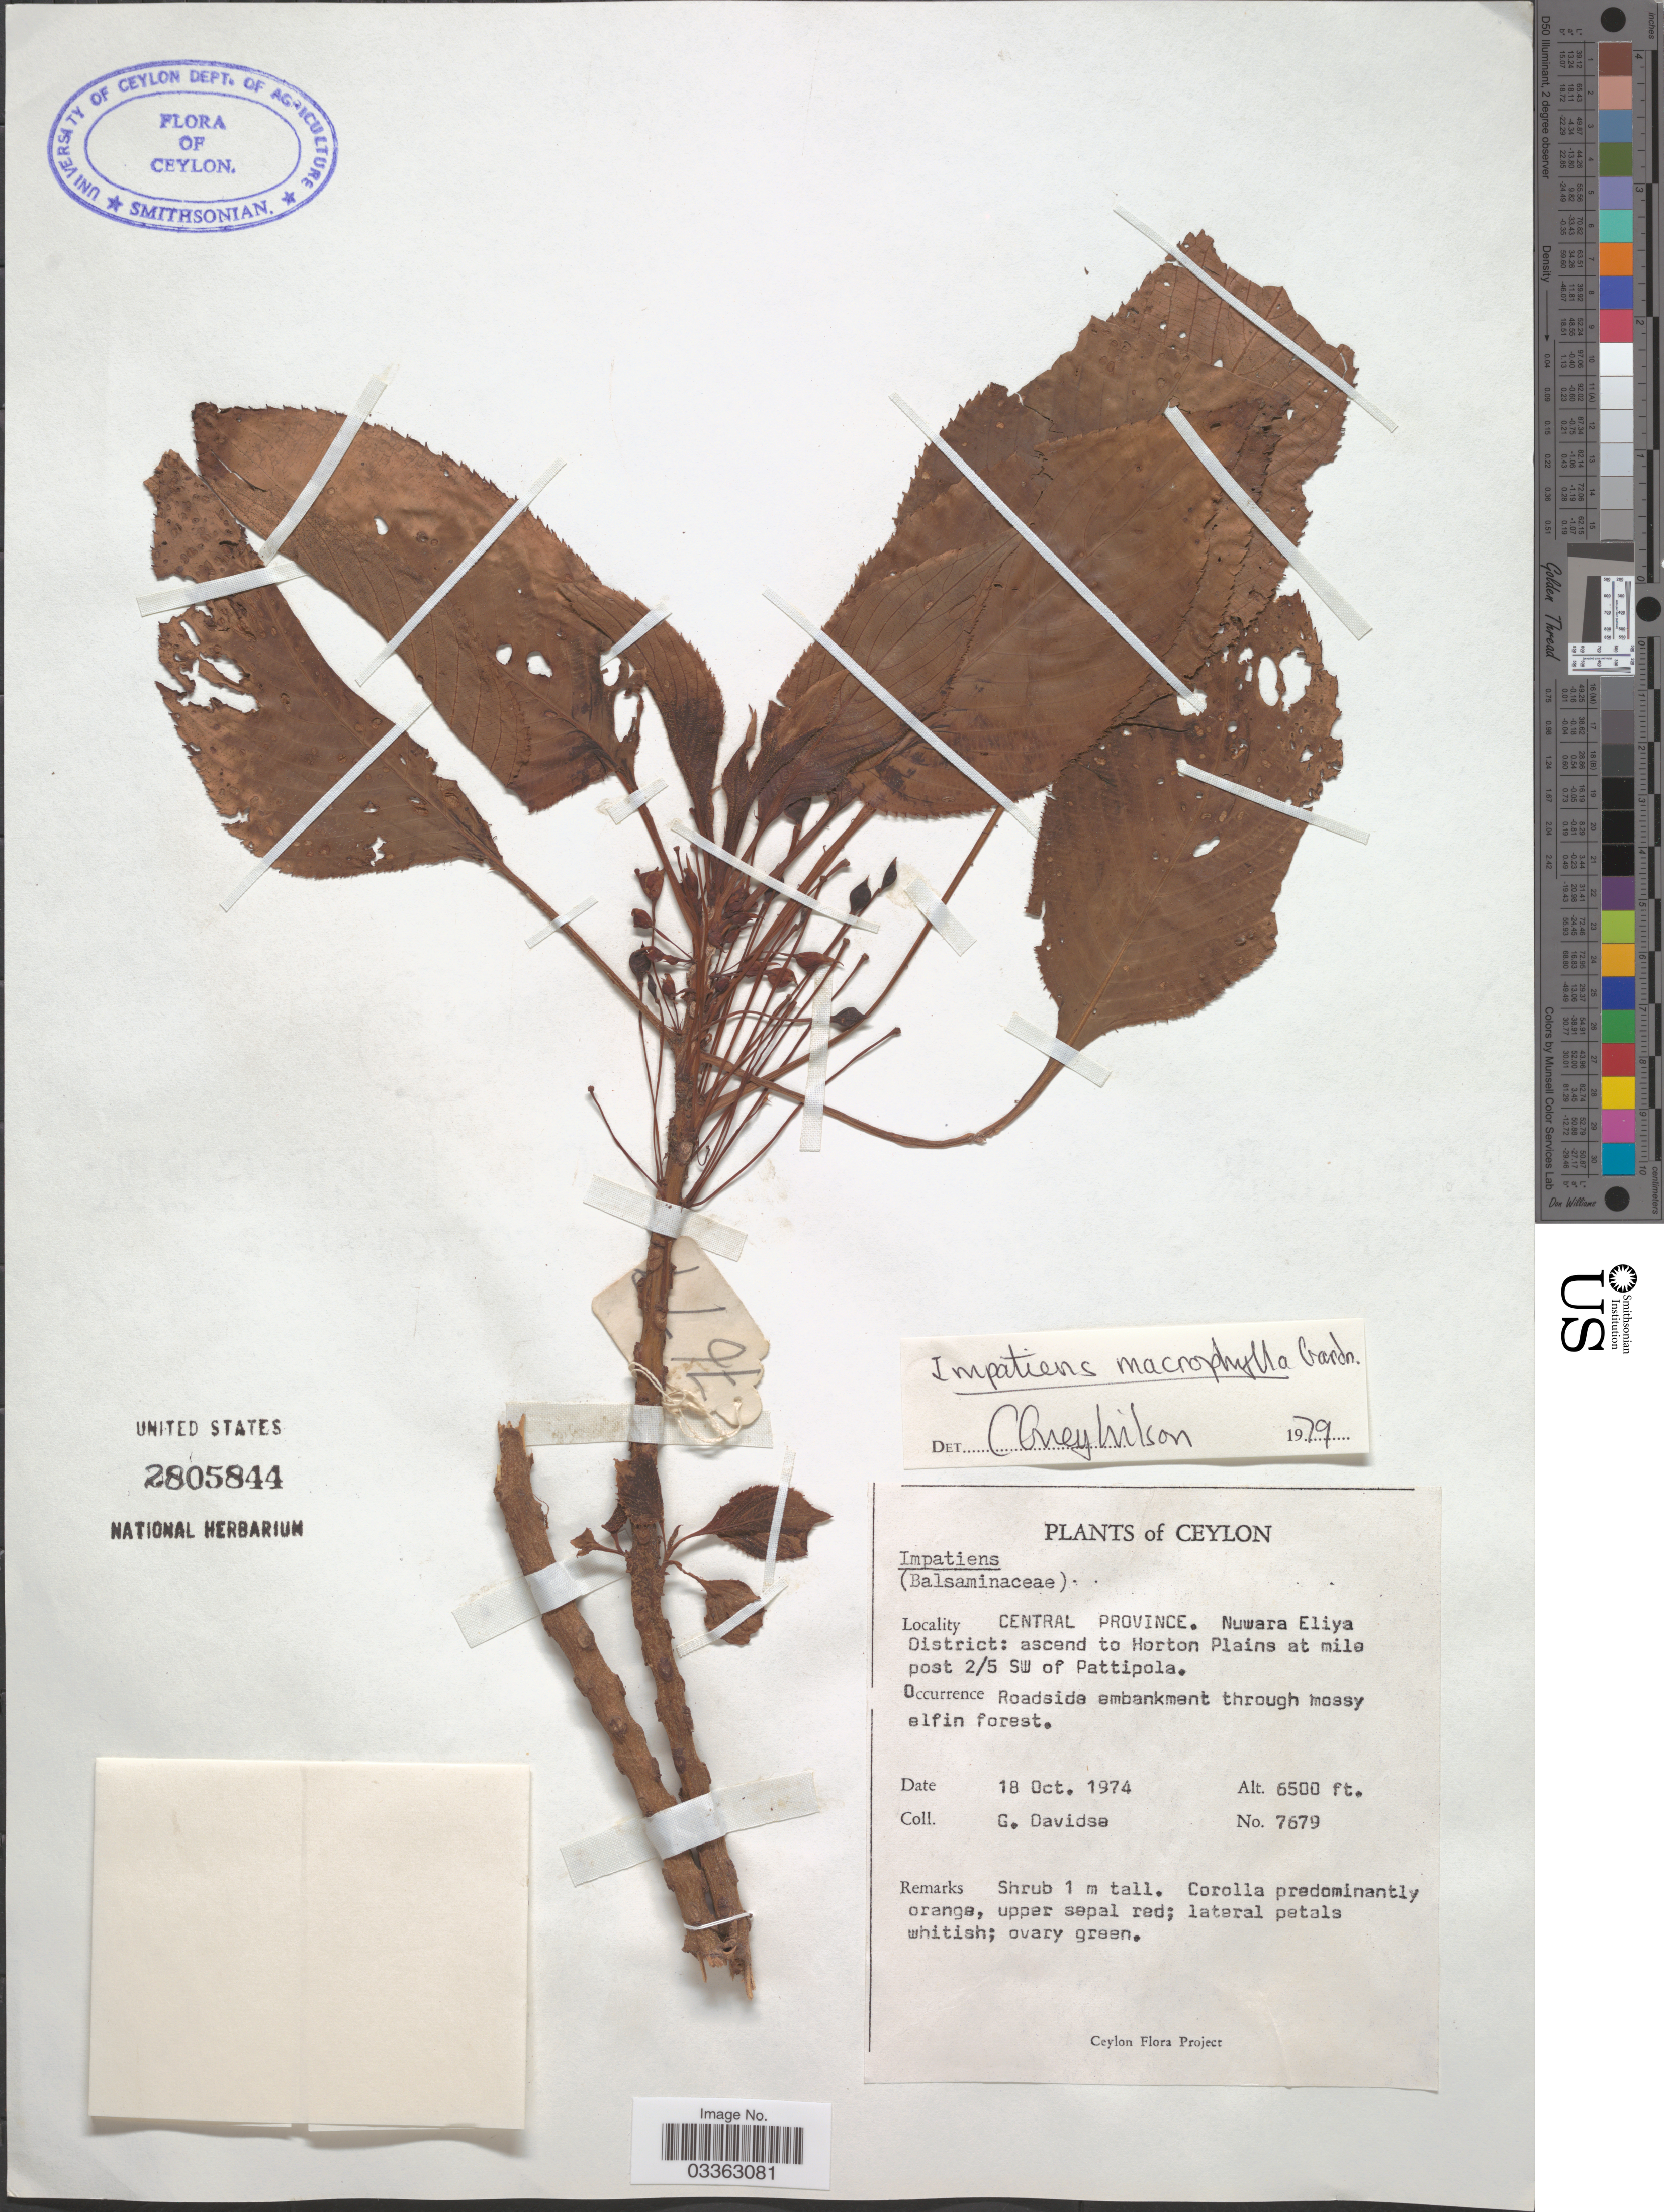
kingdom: Plantae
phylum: Tracheophyta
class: Magnoliopsida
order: Ericales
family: Balsaminaceae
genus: Impatiens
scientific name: Impatiens macrophylla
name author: Gardner ex Hook.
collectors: G. Davidse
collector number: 7679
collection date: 1974-10-18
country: Sri Lanka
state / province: Central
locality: Ceylon, Nuwara Eliya District: ascend to Horton Plains at mile post 2/5 SW of Pattipola.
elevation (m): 1981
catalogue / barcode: US 2805844